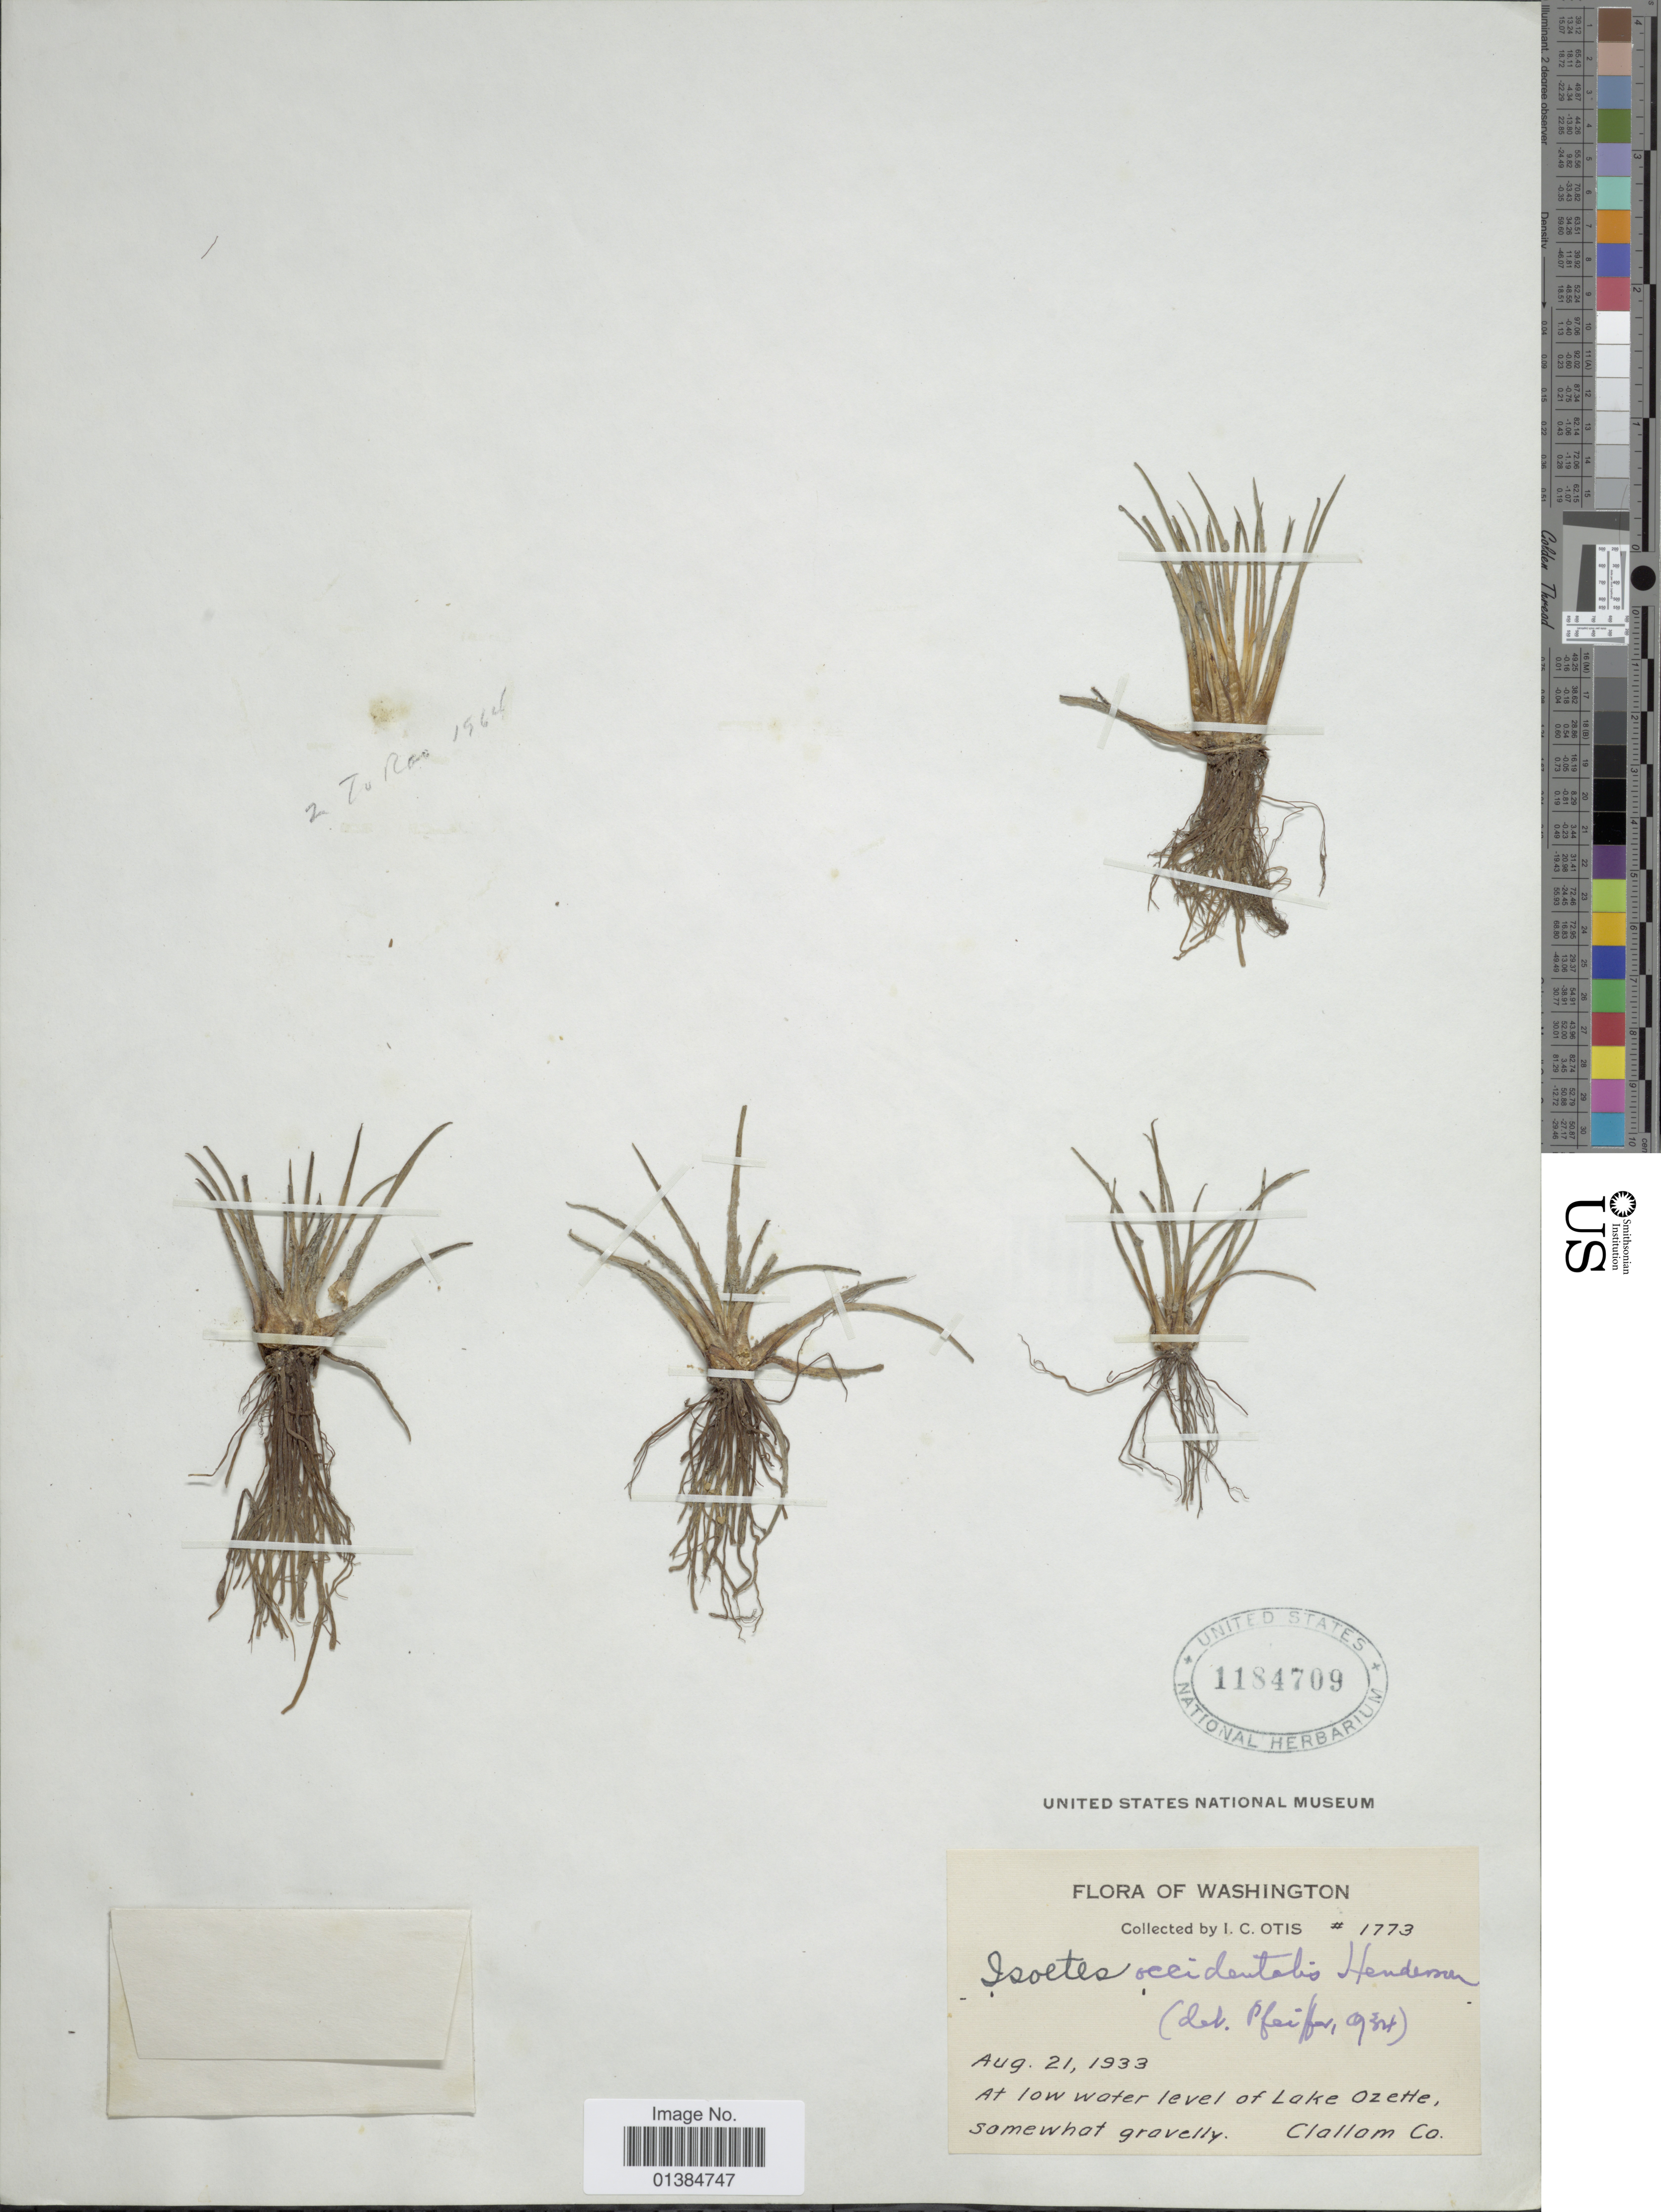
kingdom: Plantae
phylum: Tracheophyta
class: Lycopodiopsida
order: Isoetales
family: Isoetaceae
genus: Isoetes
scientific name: Isoetes occidentalis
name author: L.F. Hend.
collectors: I. C. Otis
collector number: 1773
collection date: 1933-08-21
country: United States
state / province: Washington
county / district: Clallam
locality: At low water level of Lake Ozette, Clallam Co.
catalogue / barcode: US 1184709